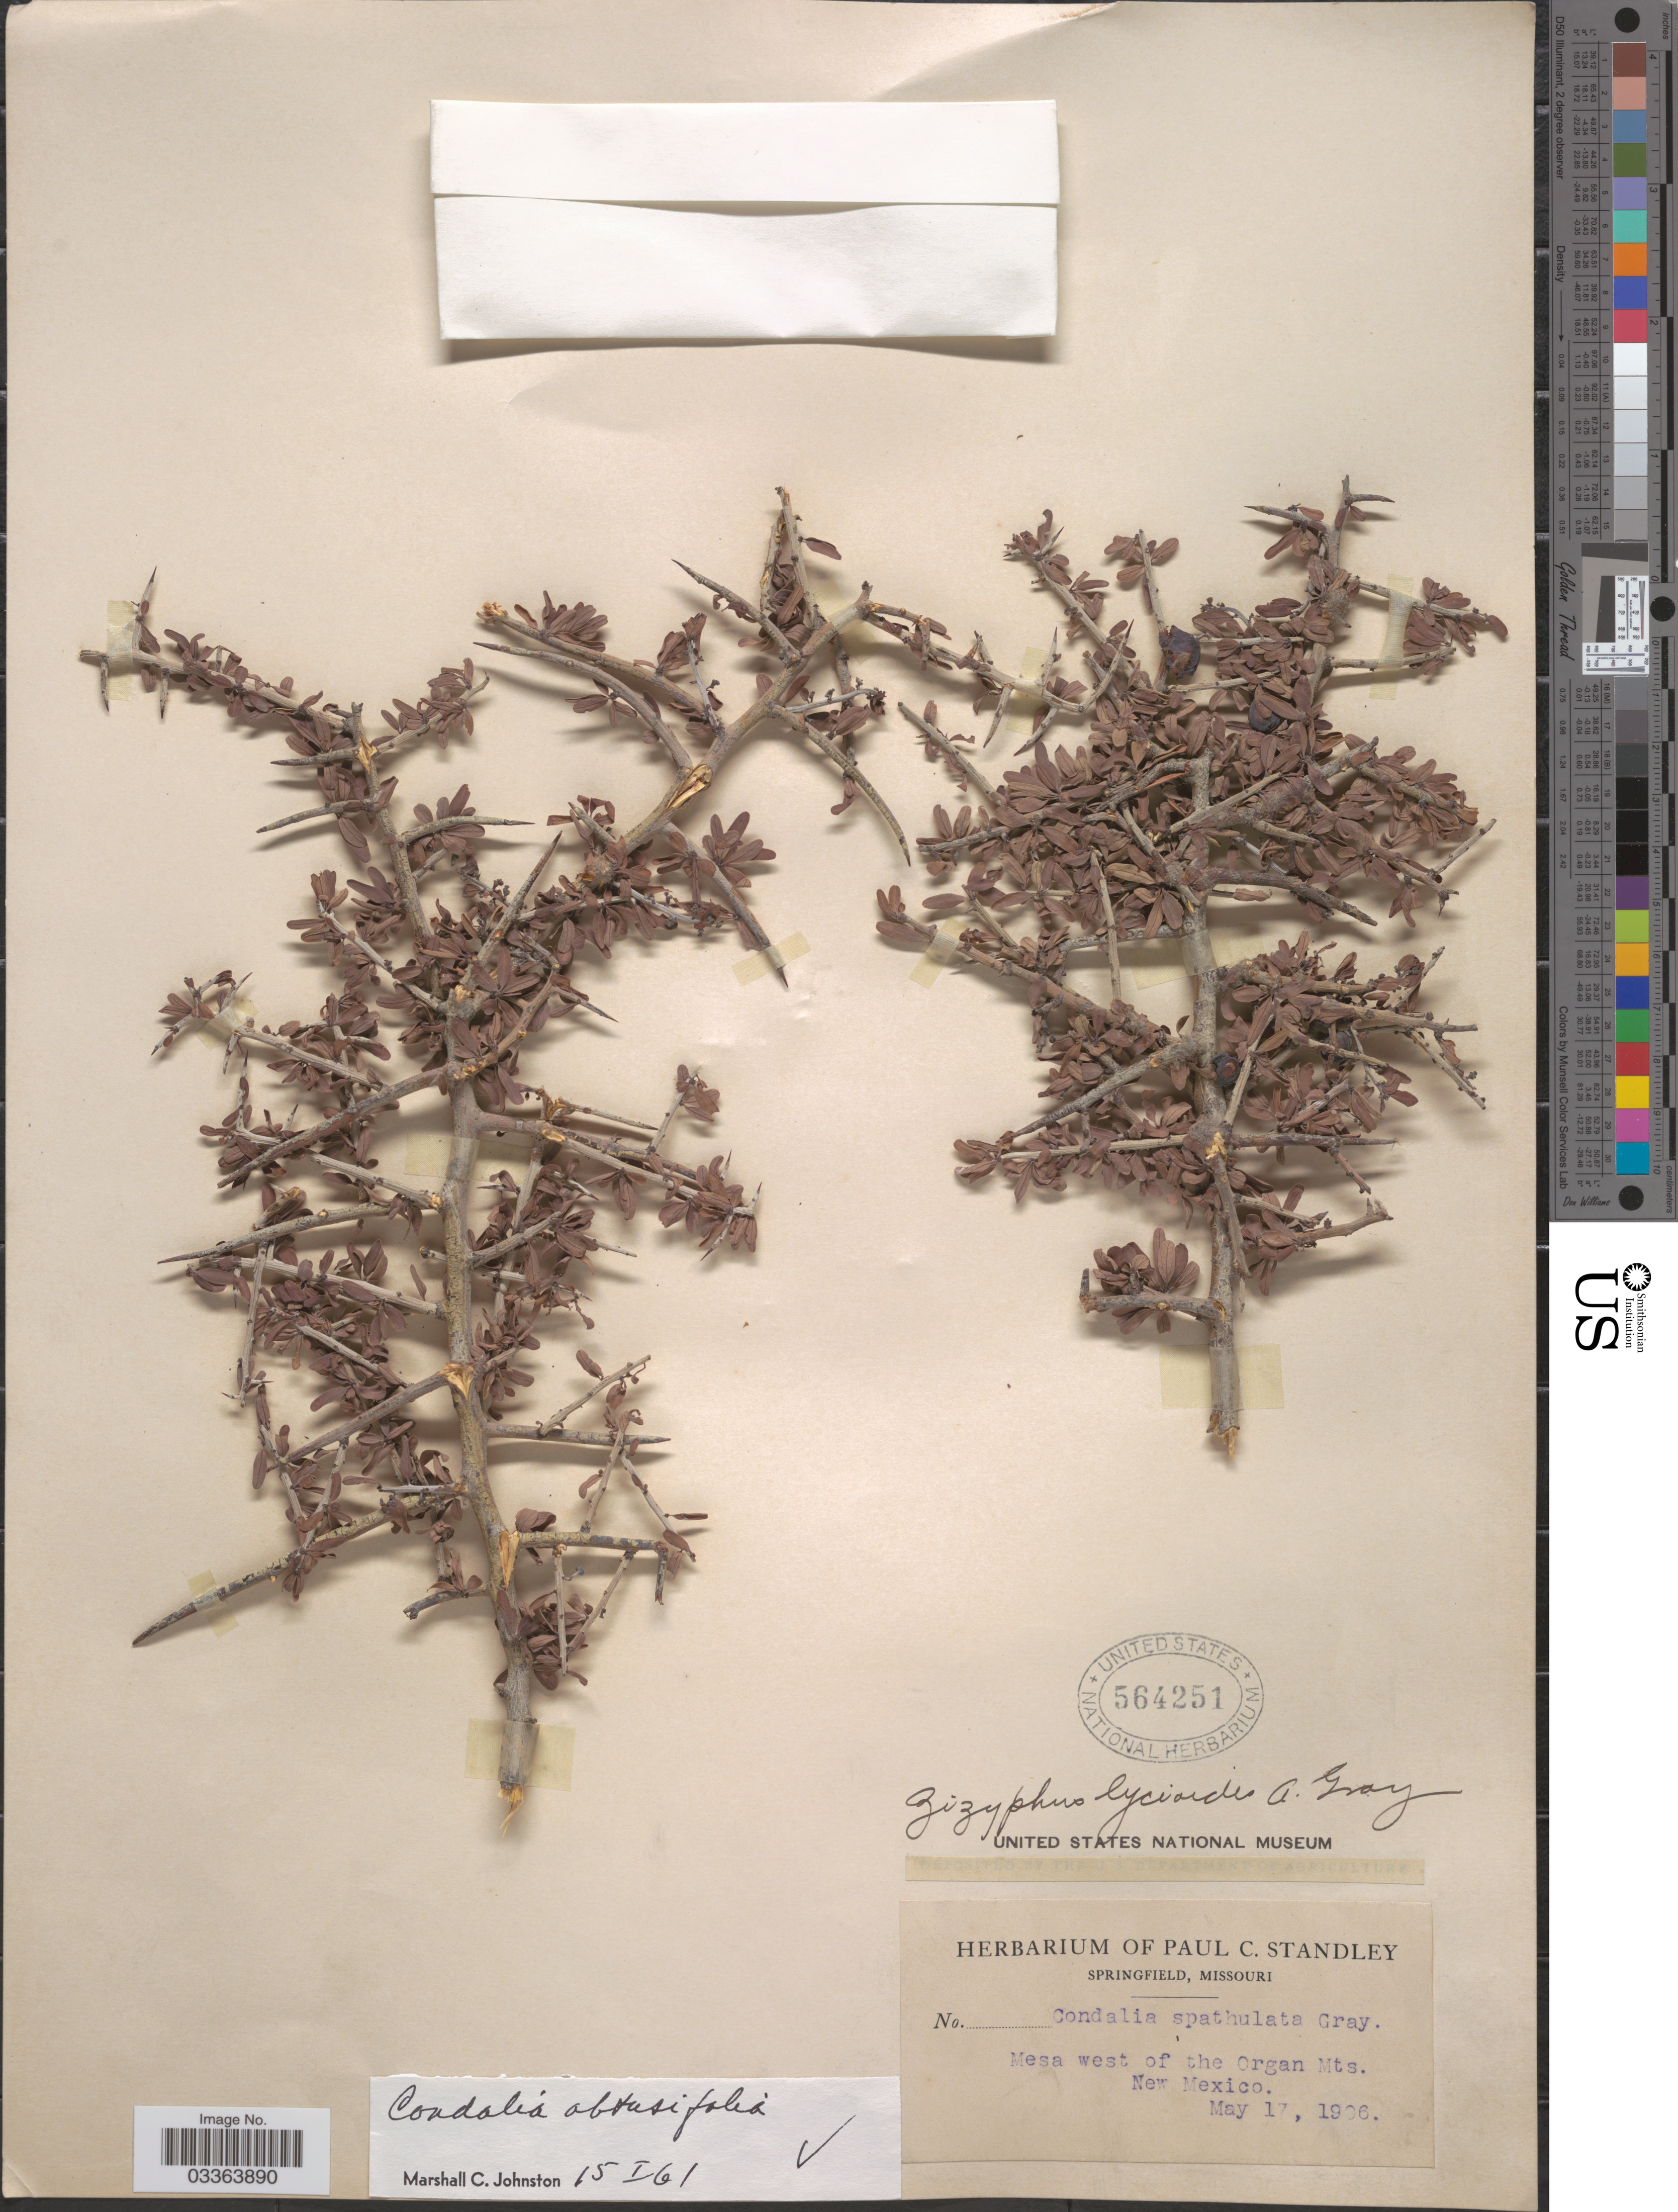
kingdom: Plantae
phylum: Tracheophyta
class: Magnoliopsida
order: Rosales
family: Rhamnaceae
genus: Sarcomphalus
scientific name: Sarcomphalus obtusifolius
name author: (Hook. ex Torr. & A. Gray) Hauenschild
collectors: P. C. Standley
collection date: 1906-05-17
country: United States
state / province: New Mexico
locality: Mesa west of the Organ Mts.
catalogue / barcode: US 564251